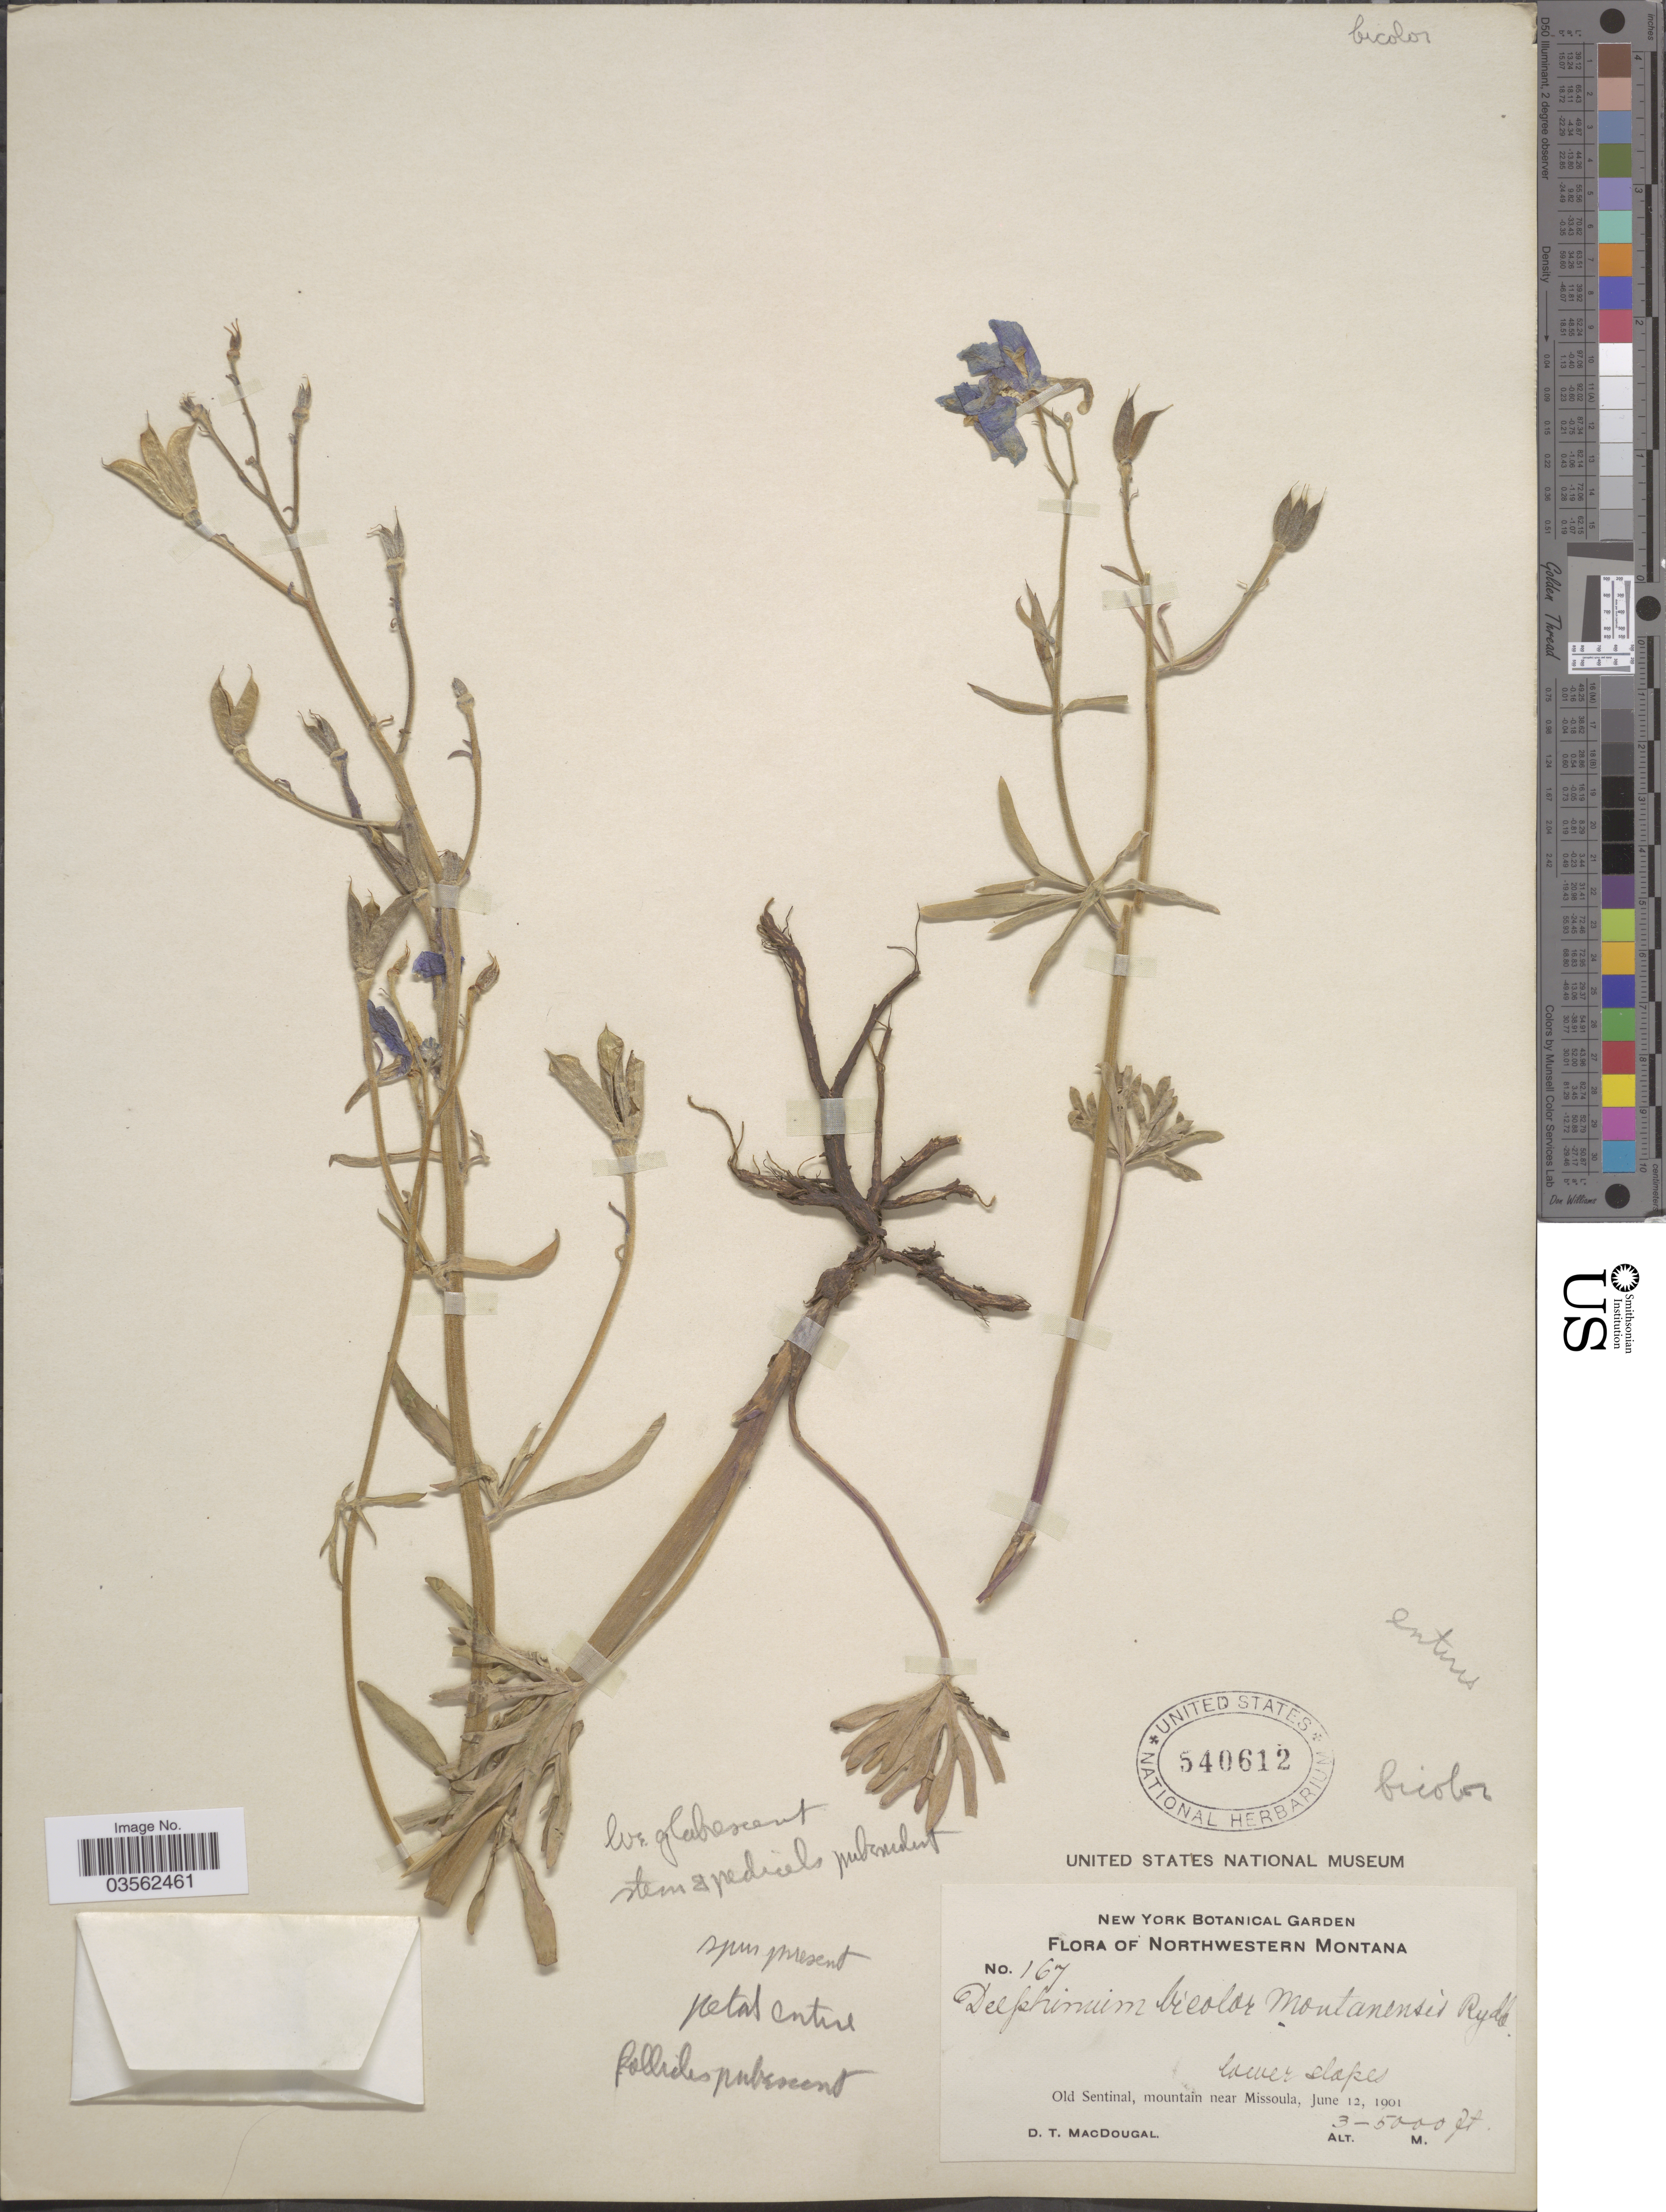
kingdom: Plantae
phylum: Tracheophyta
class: Magnoliopsida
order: Ranunculales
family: Ranunculaceae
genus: Delphinium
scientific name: Delphinium bicolor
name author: Nutt.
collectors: D. T. MacDougal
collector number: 167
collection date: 1901-06-12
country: United States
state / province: Montana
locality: Northwestern Montana. Lower slopes. Old Sentinal, mountain near Missoula.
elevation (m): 914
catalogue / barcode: US 540612